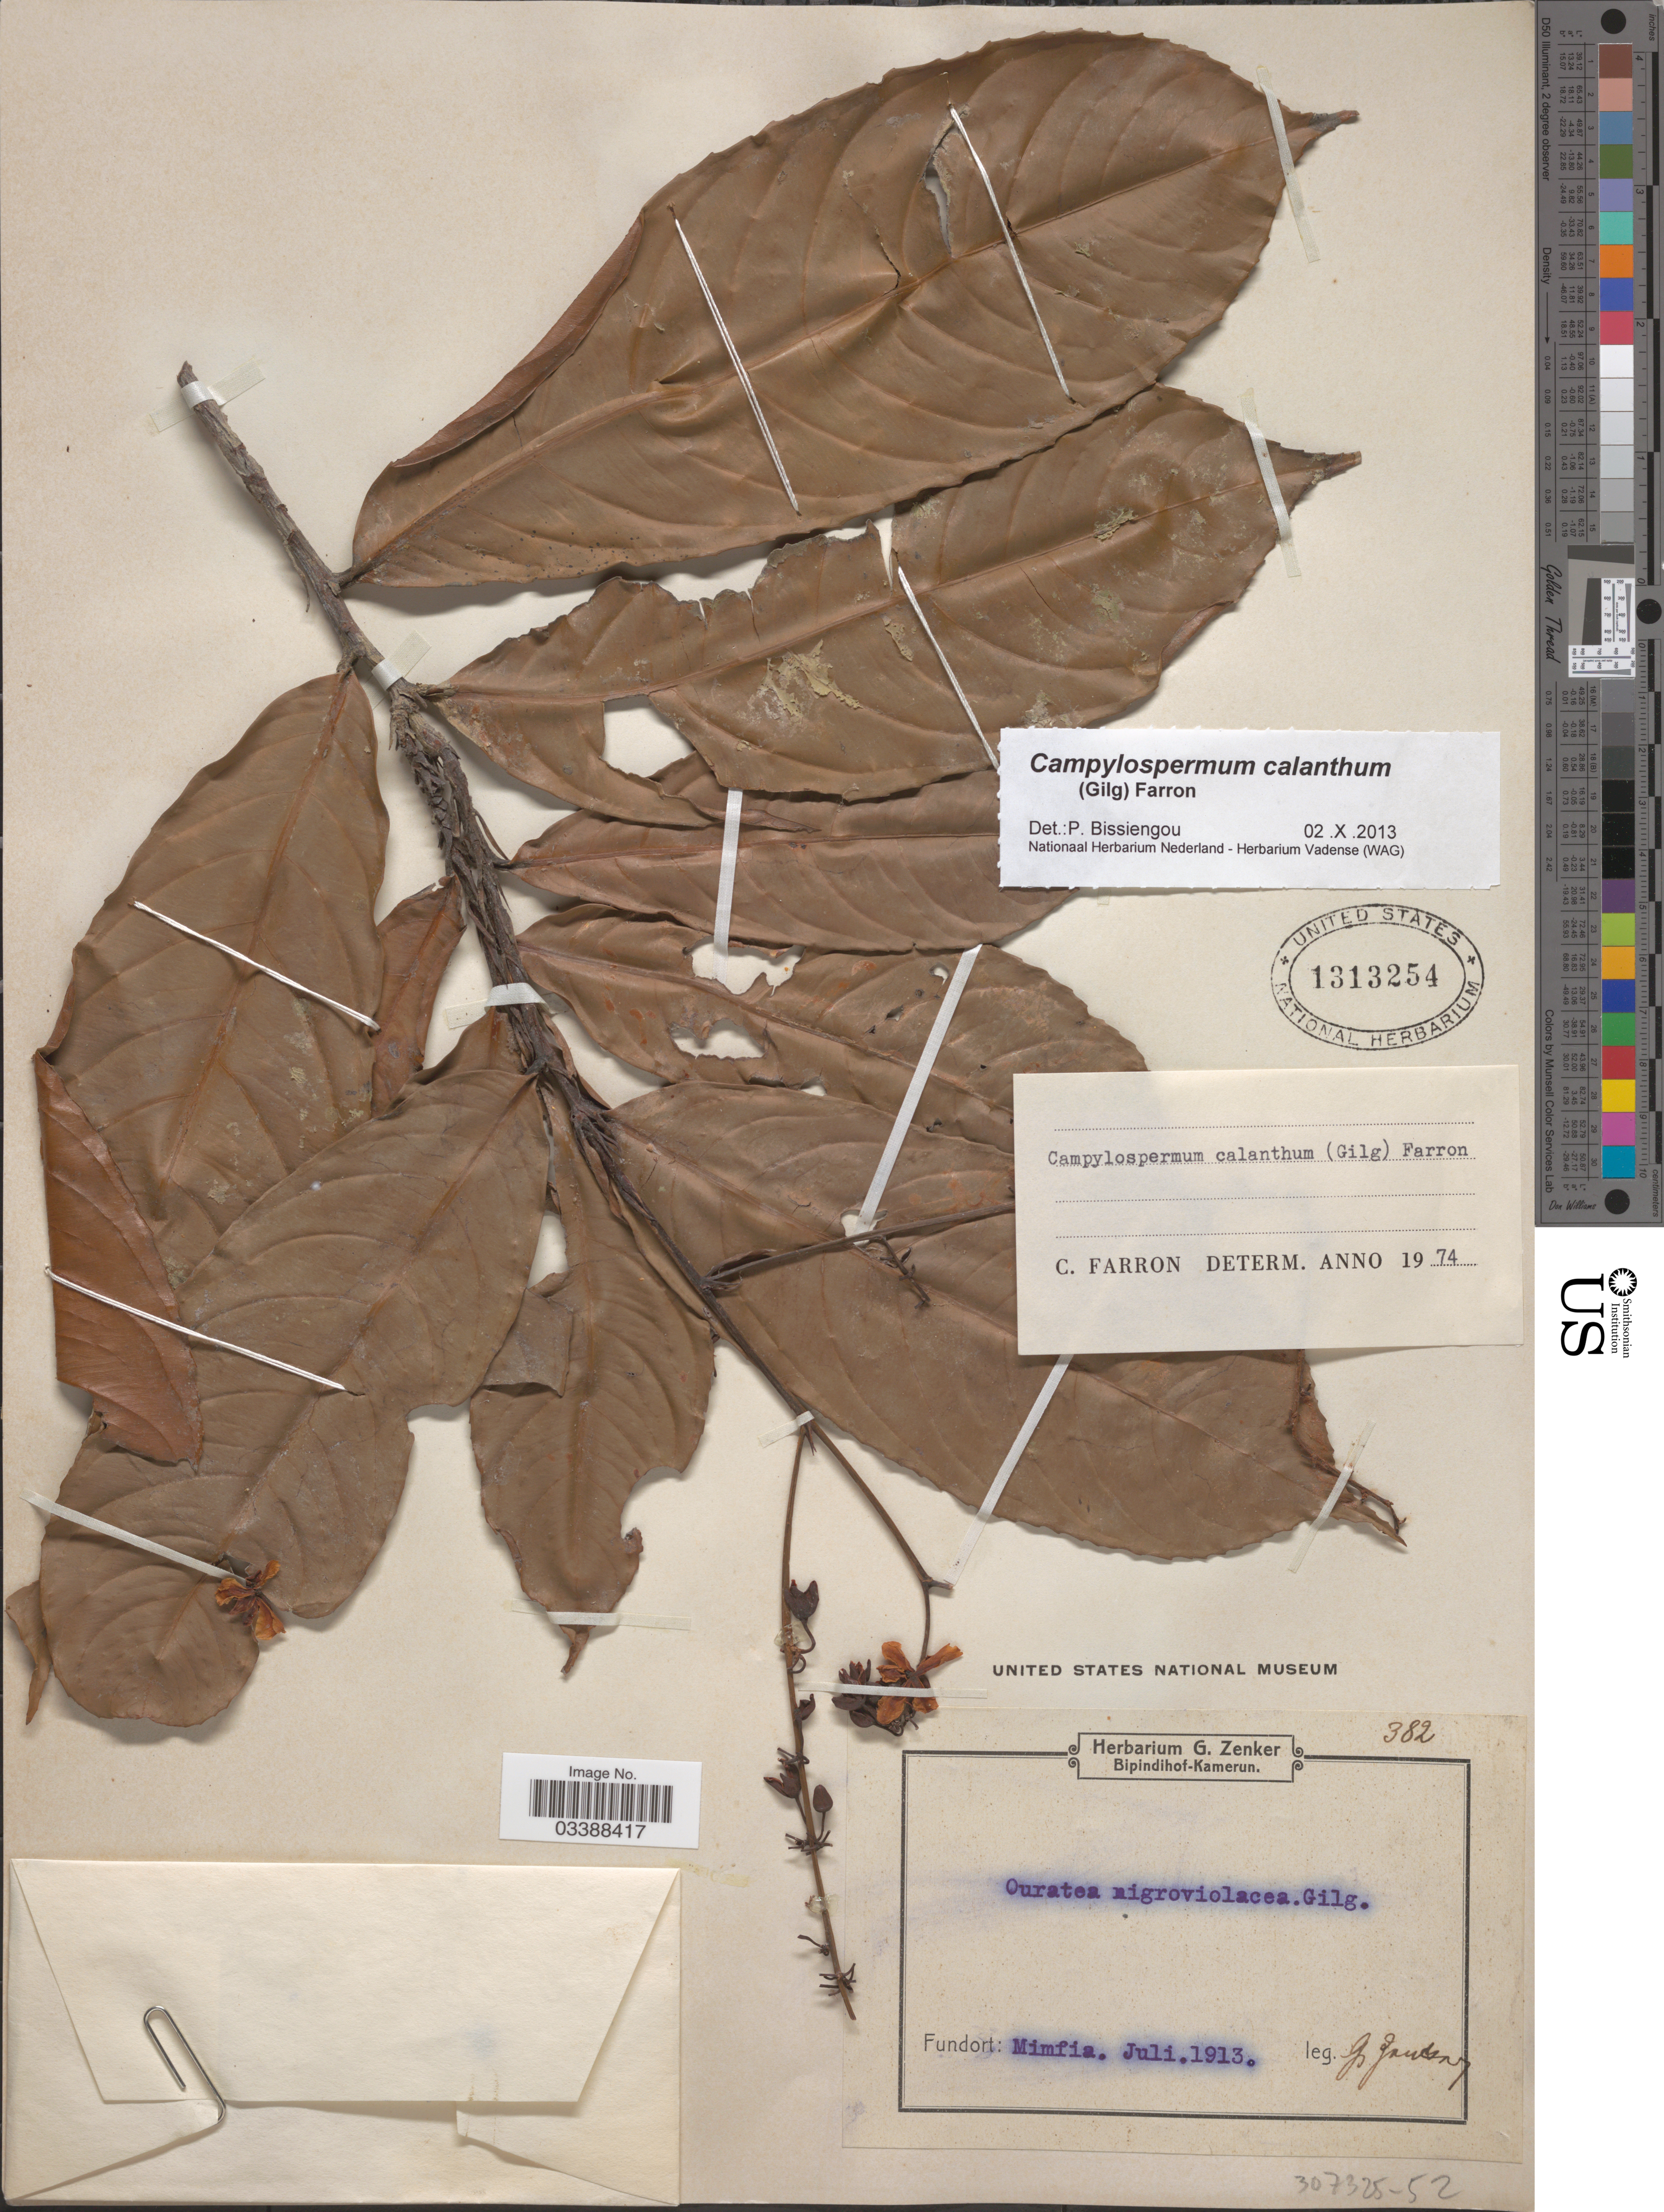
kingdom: Plantae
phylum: Tracheophyta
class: Magnoliopsida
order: Malpighiales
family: Ochnaceae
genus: Campylospermum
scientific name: Campylospermum calanthum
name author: Farron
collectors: G. A. Zenker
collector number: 382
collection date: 1913-07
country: Cameroon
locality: Mimfia.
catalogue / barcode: US 1313254